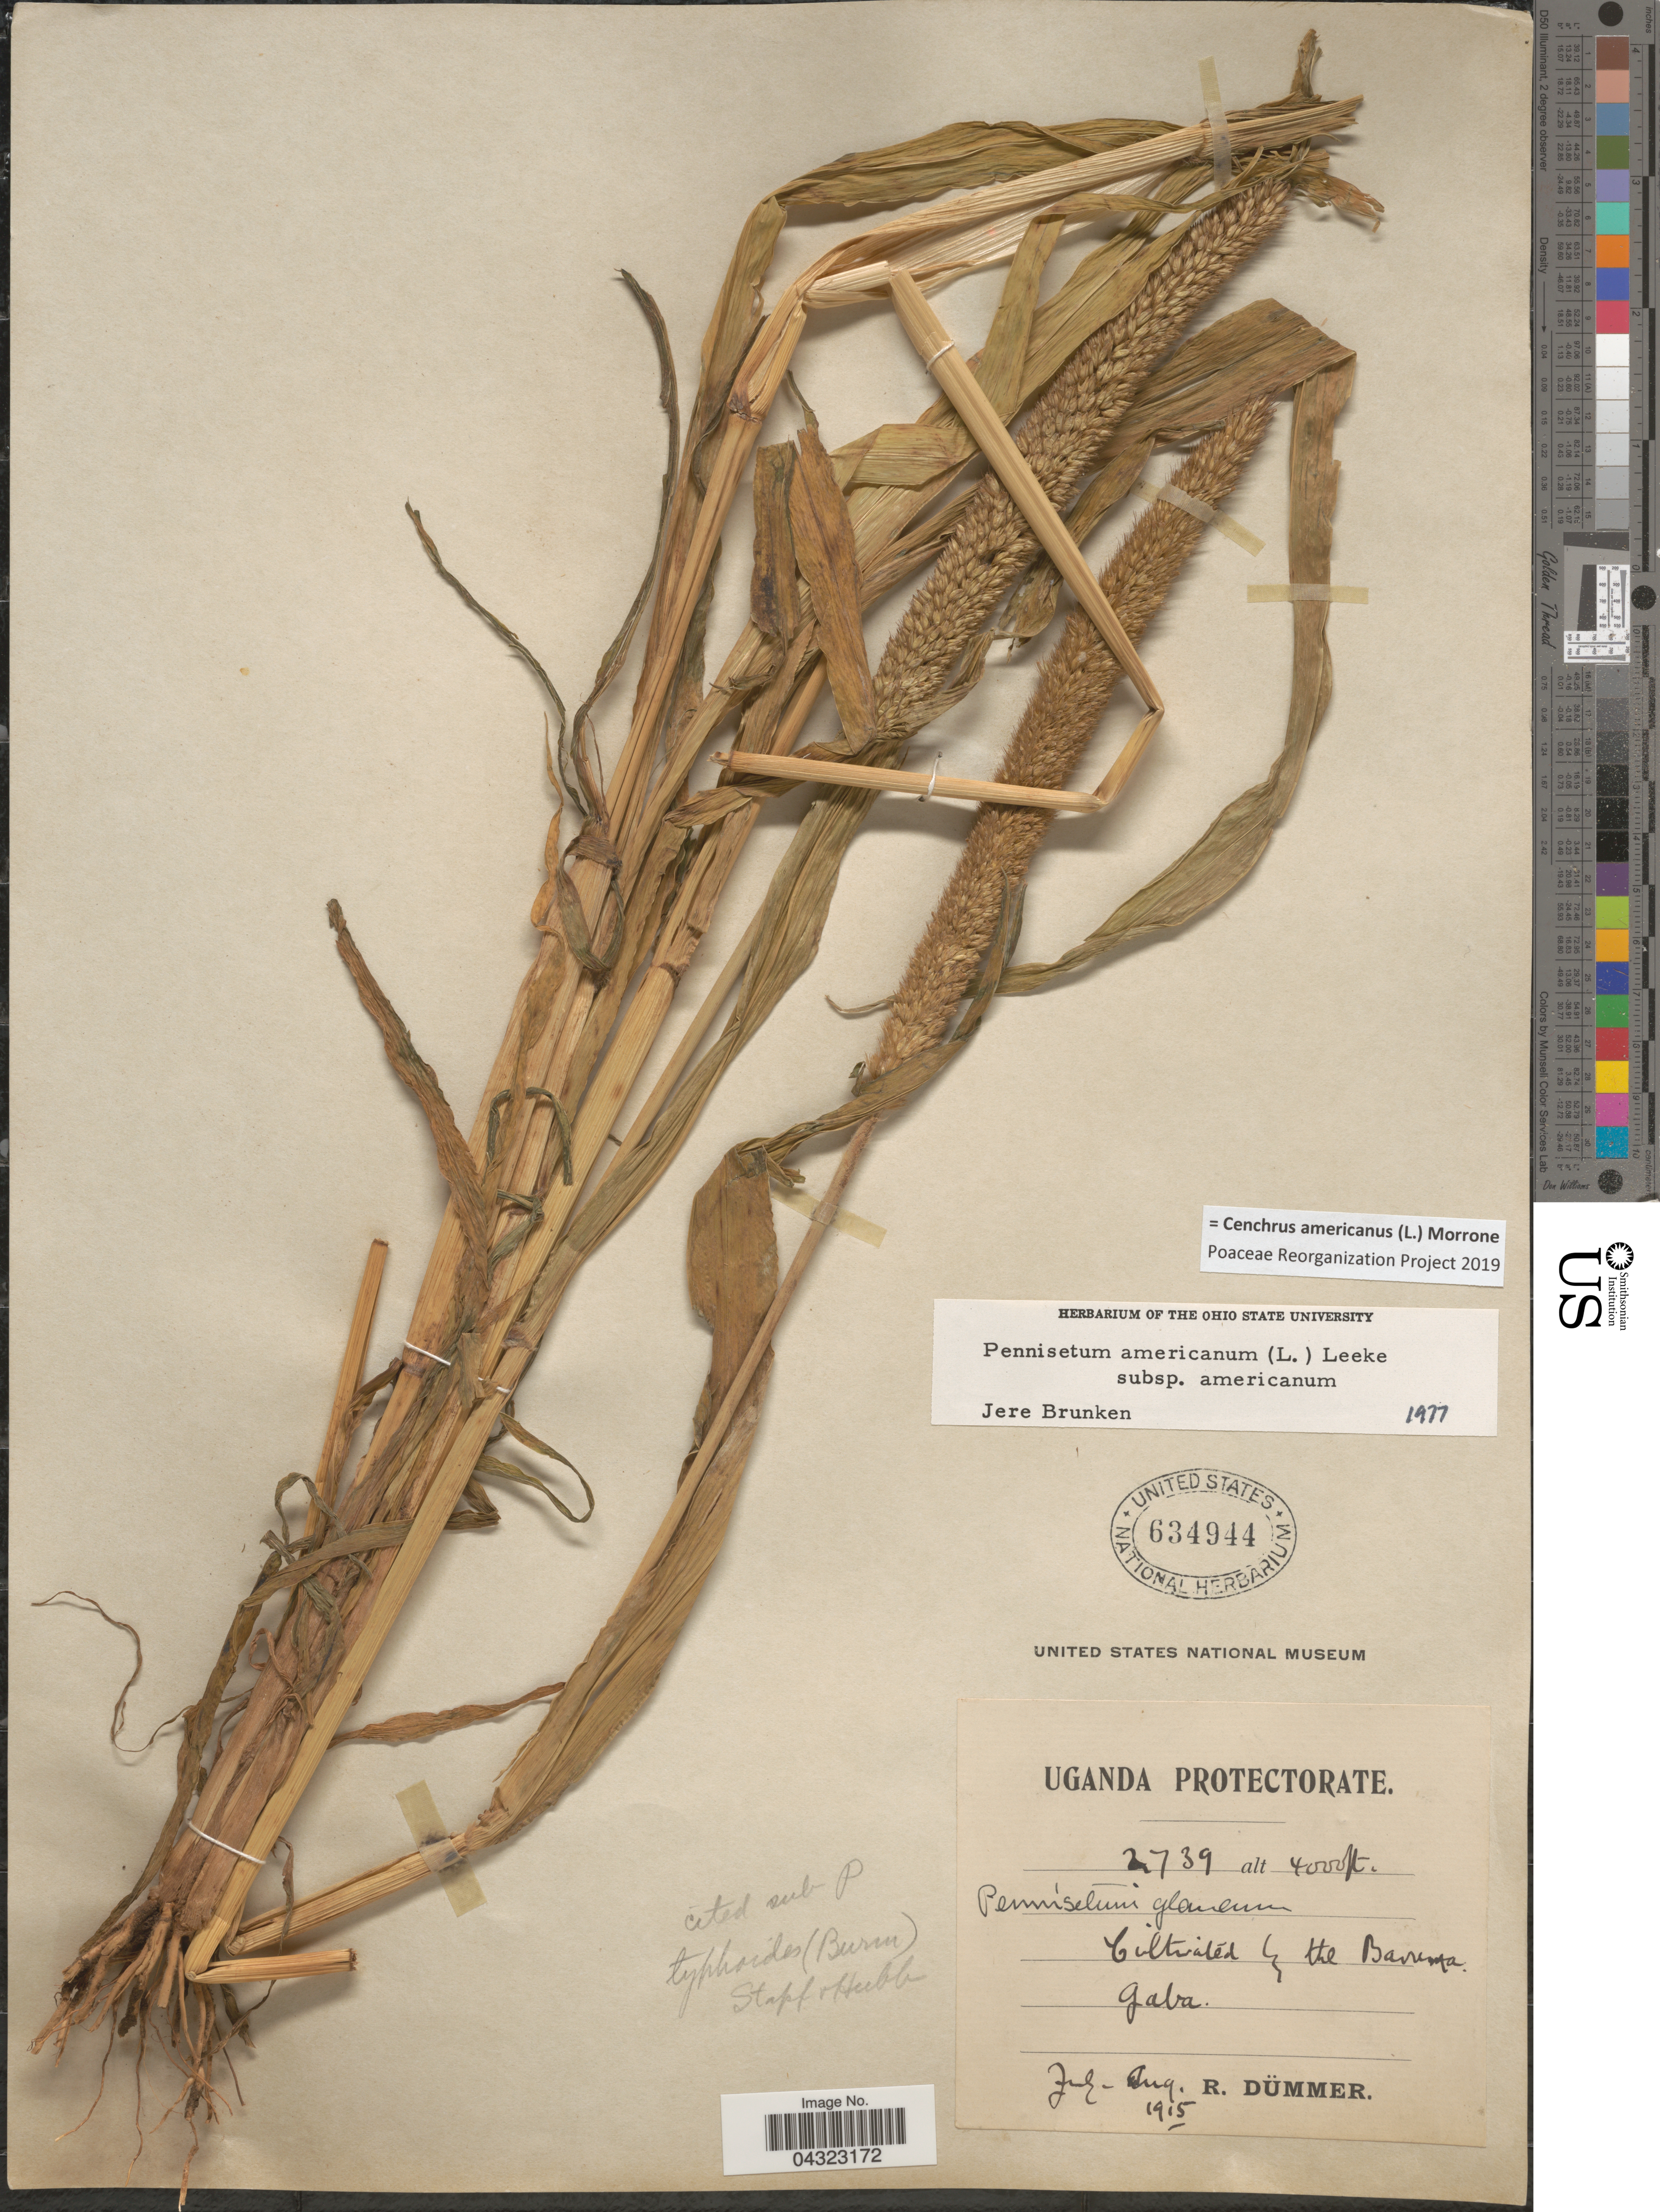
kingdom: Plantae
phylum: Tracheophyta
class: Liliopsida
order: Poales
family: Poaceae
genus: Cenchrus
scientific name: Cenchrus americanus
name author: (L.) Morrone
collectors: R. A. Dümmer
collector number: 2739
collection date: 1915-07/1915-08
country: Uganda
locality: Uganda Protectorate. Cultivated [illegible text] the Baringa [interpreted]. Gaba.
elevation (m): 1219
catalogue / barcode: US 634944